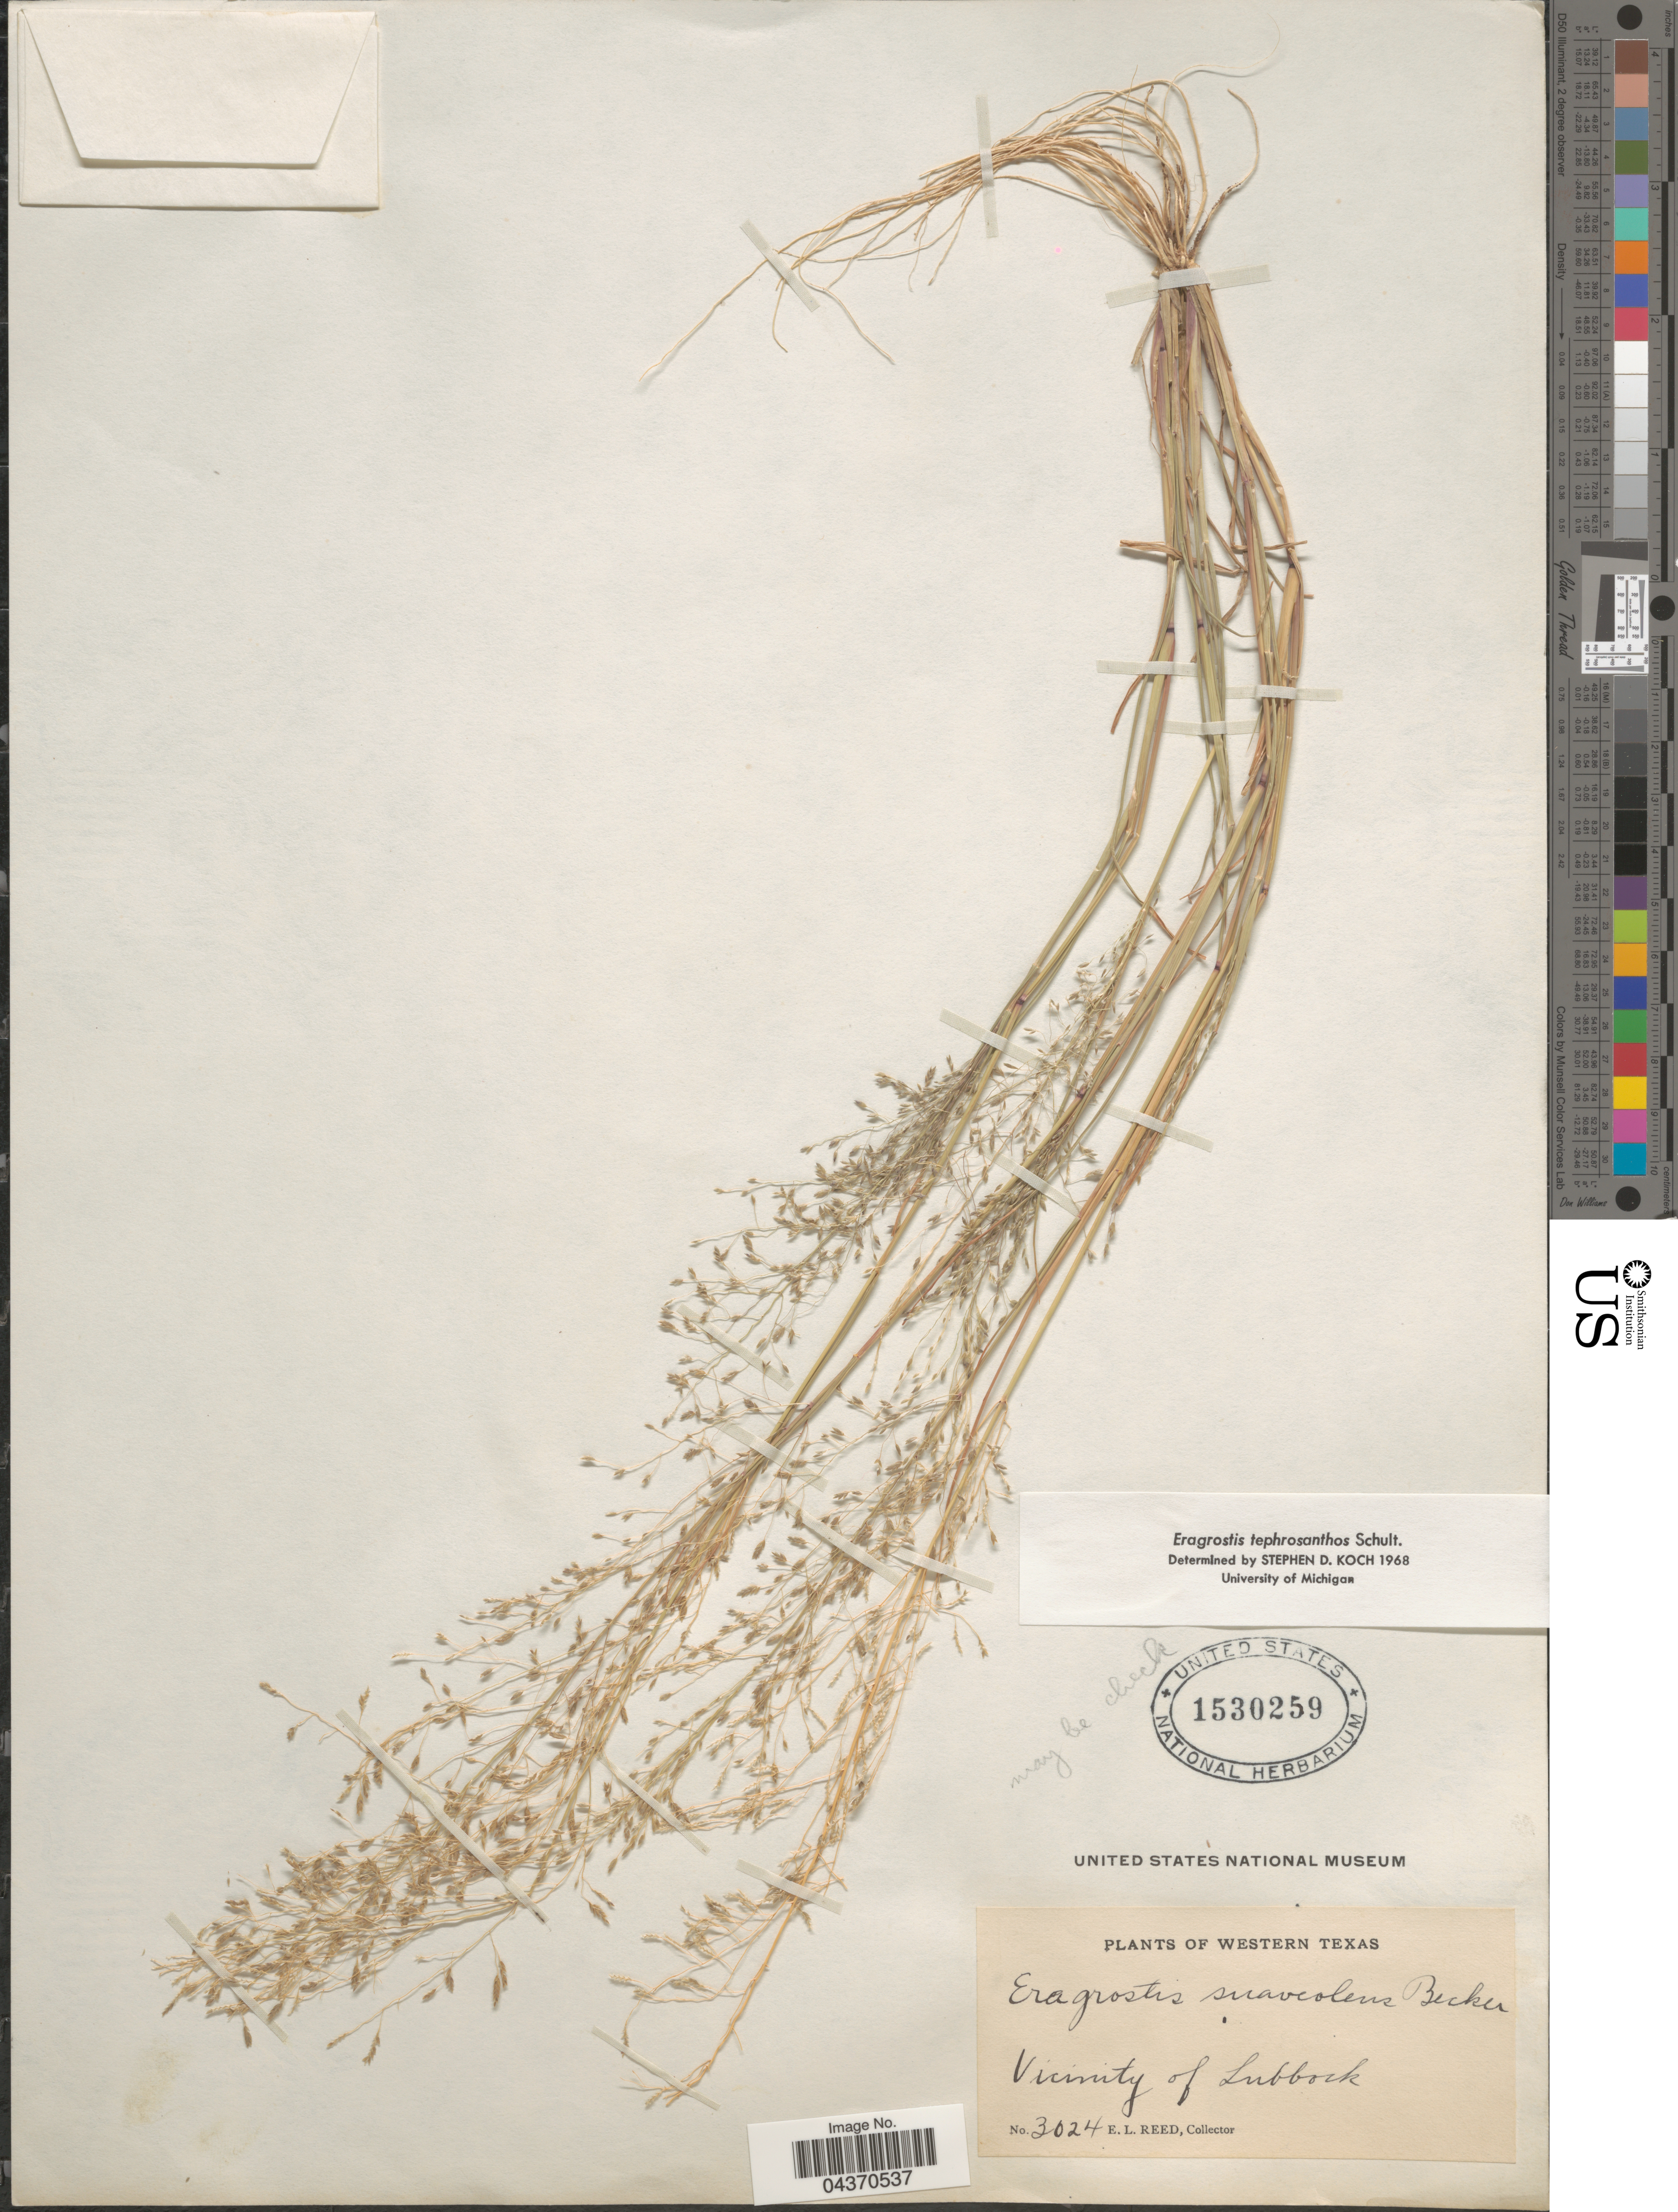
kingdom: Plantae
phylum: Tracheophyta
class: Liliopsida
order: Poales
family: Poaceae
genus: Eragrostis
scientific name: Eragrostis pectinacea var. miserrima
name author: (E. Fourn.) Reeder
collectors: E. Reed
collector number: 3024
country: United States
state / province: Texas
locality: Western Texas. Vicinity of Lubbock.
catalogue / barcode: US 1530259